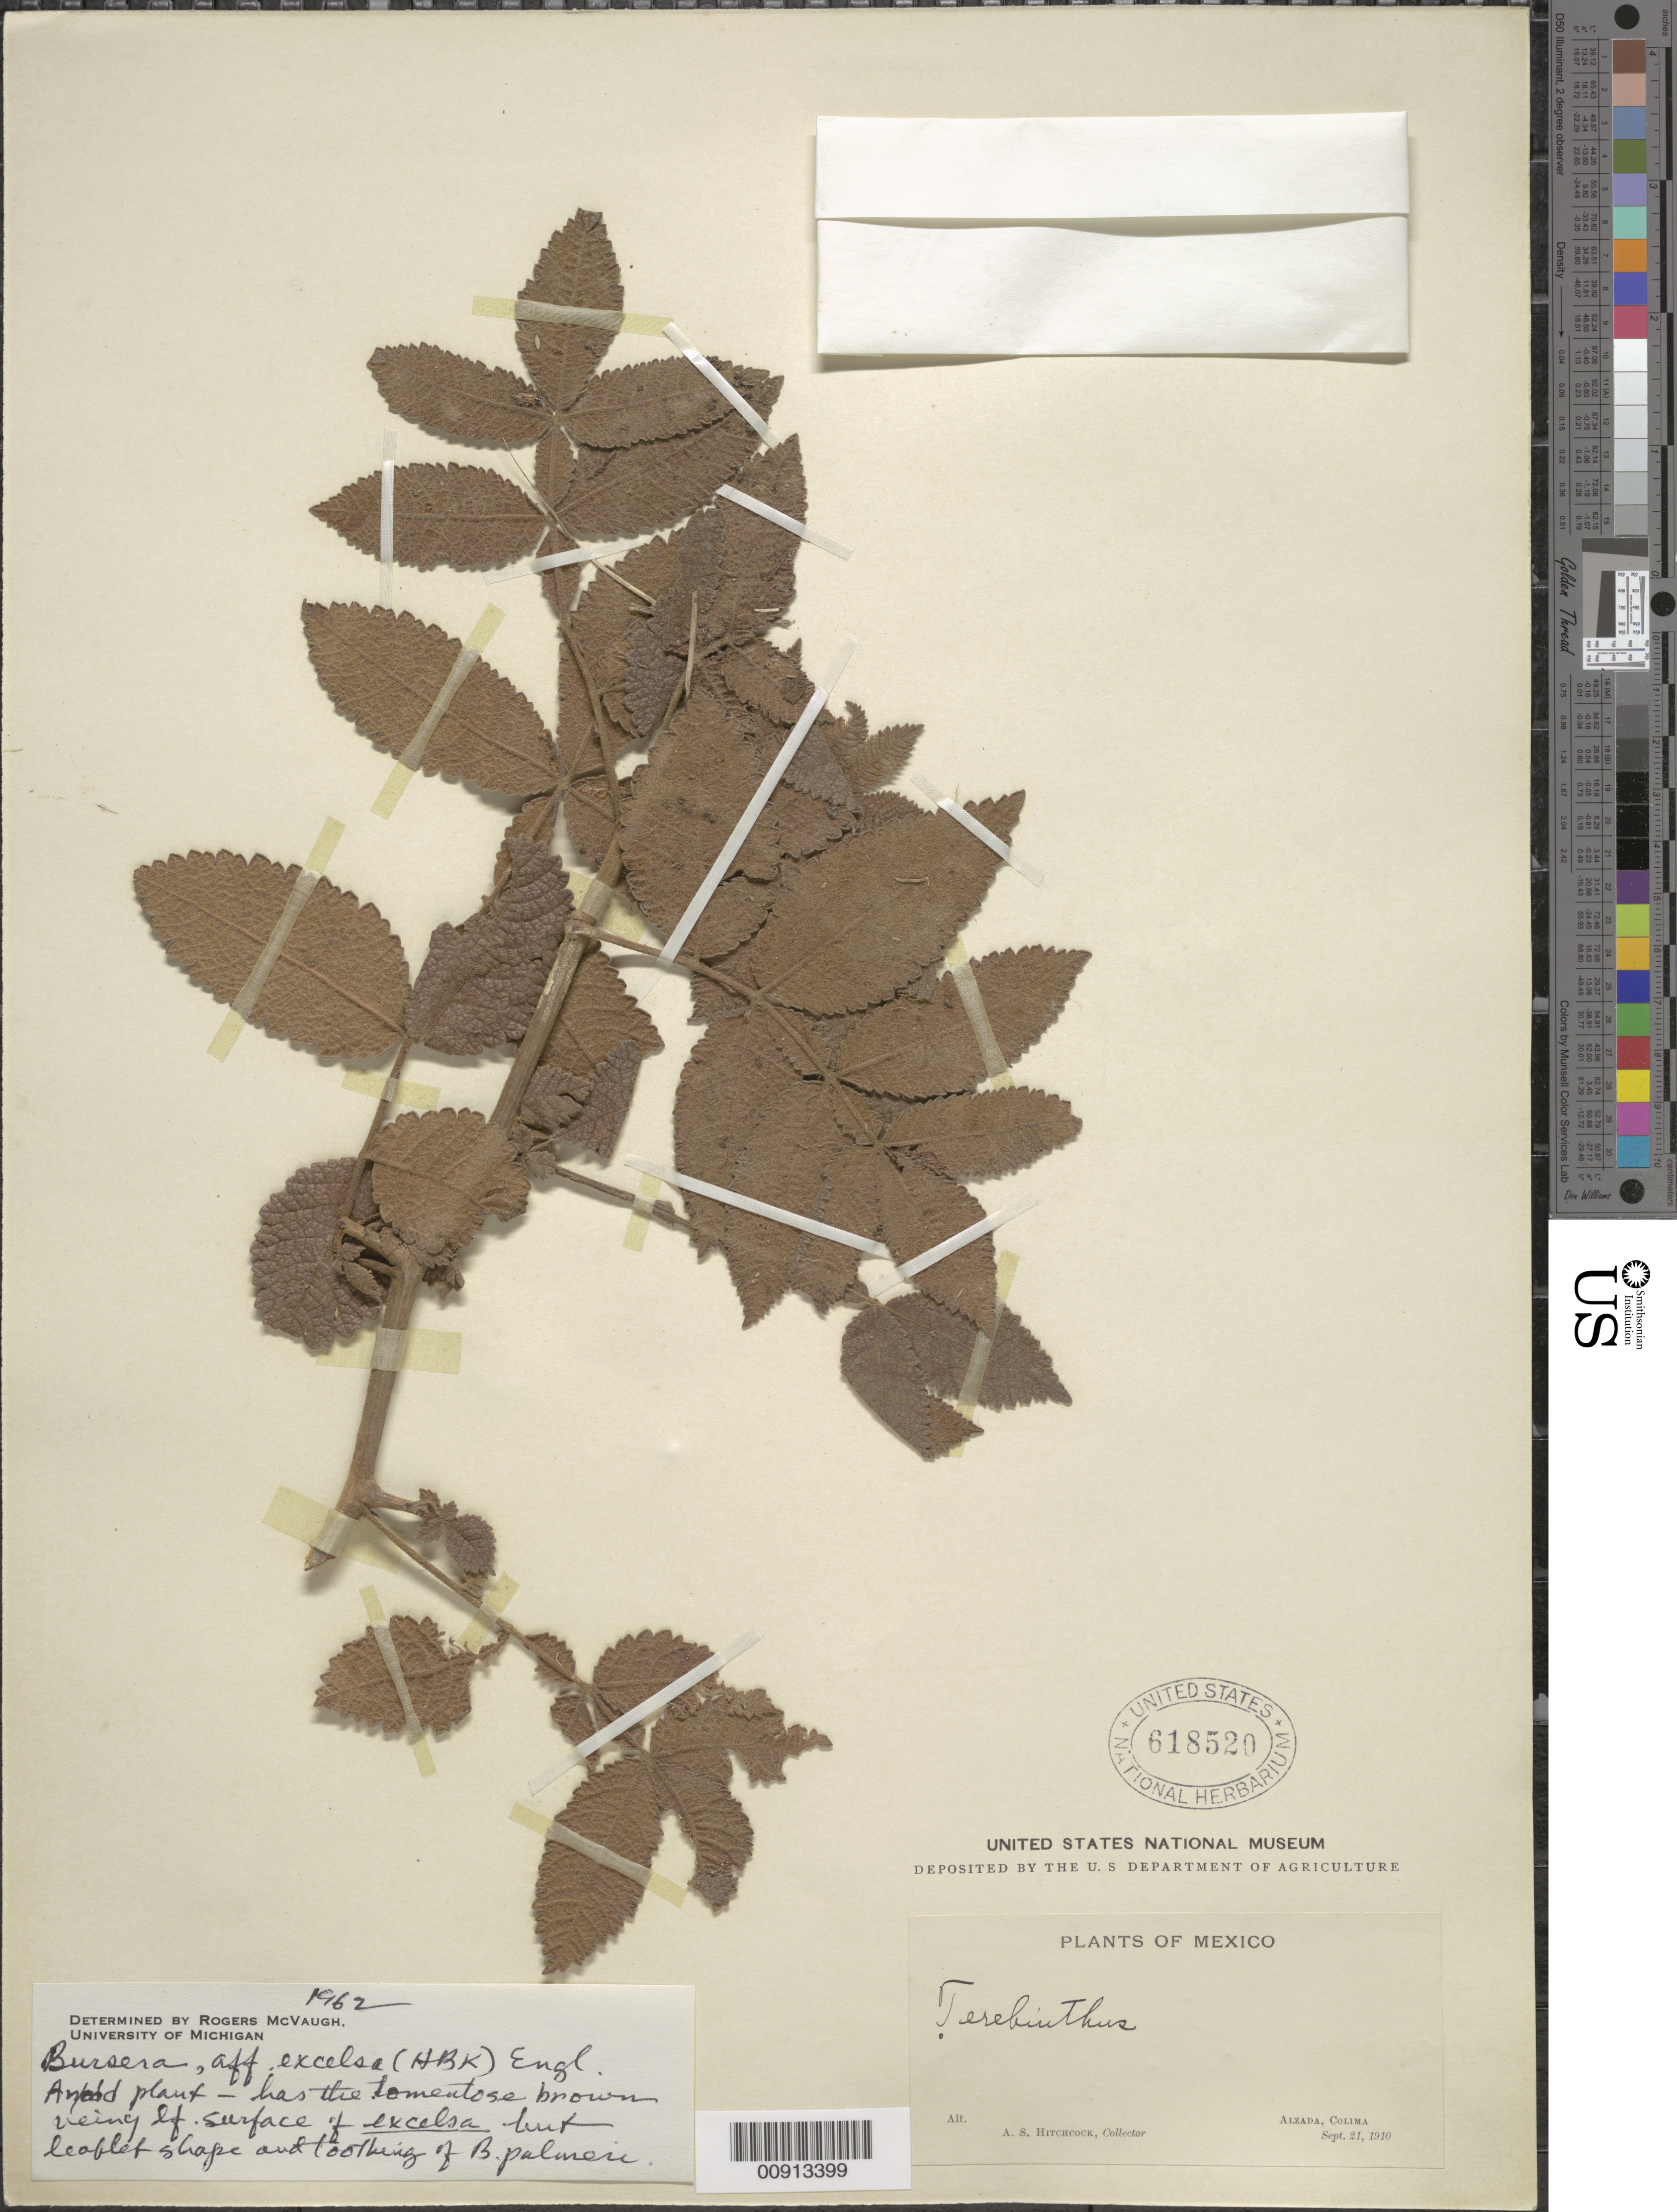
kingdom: Plantae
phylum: Tracheophyta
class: Magnoliopsida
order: Sapindales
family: Burseraceae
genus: Bursera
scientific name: Bursera excelsa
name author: (Kunth) Engl.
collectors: A. S. Hitchcock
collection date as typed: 21 Sep 1910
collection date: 1910-09-21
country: Mexico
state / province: Colima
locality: Alzada, Colima.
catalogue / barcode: US 618520